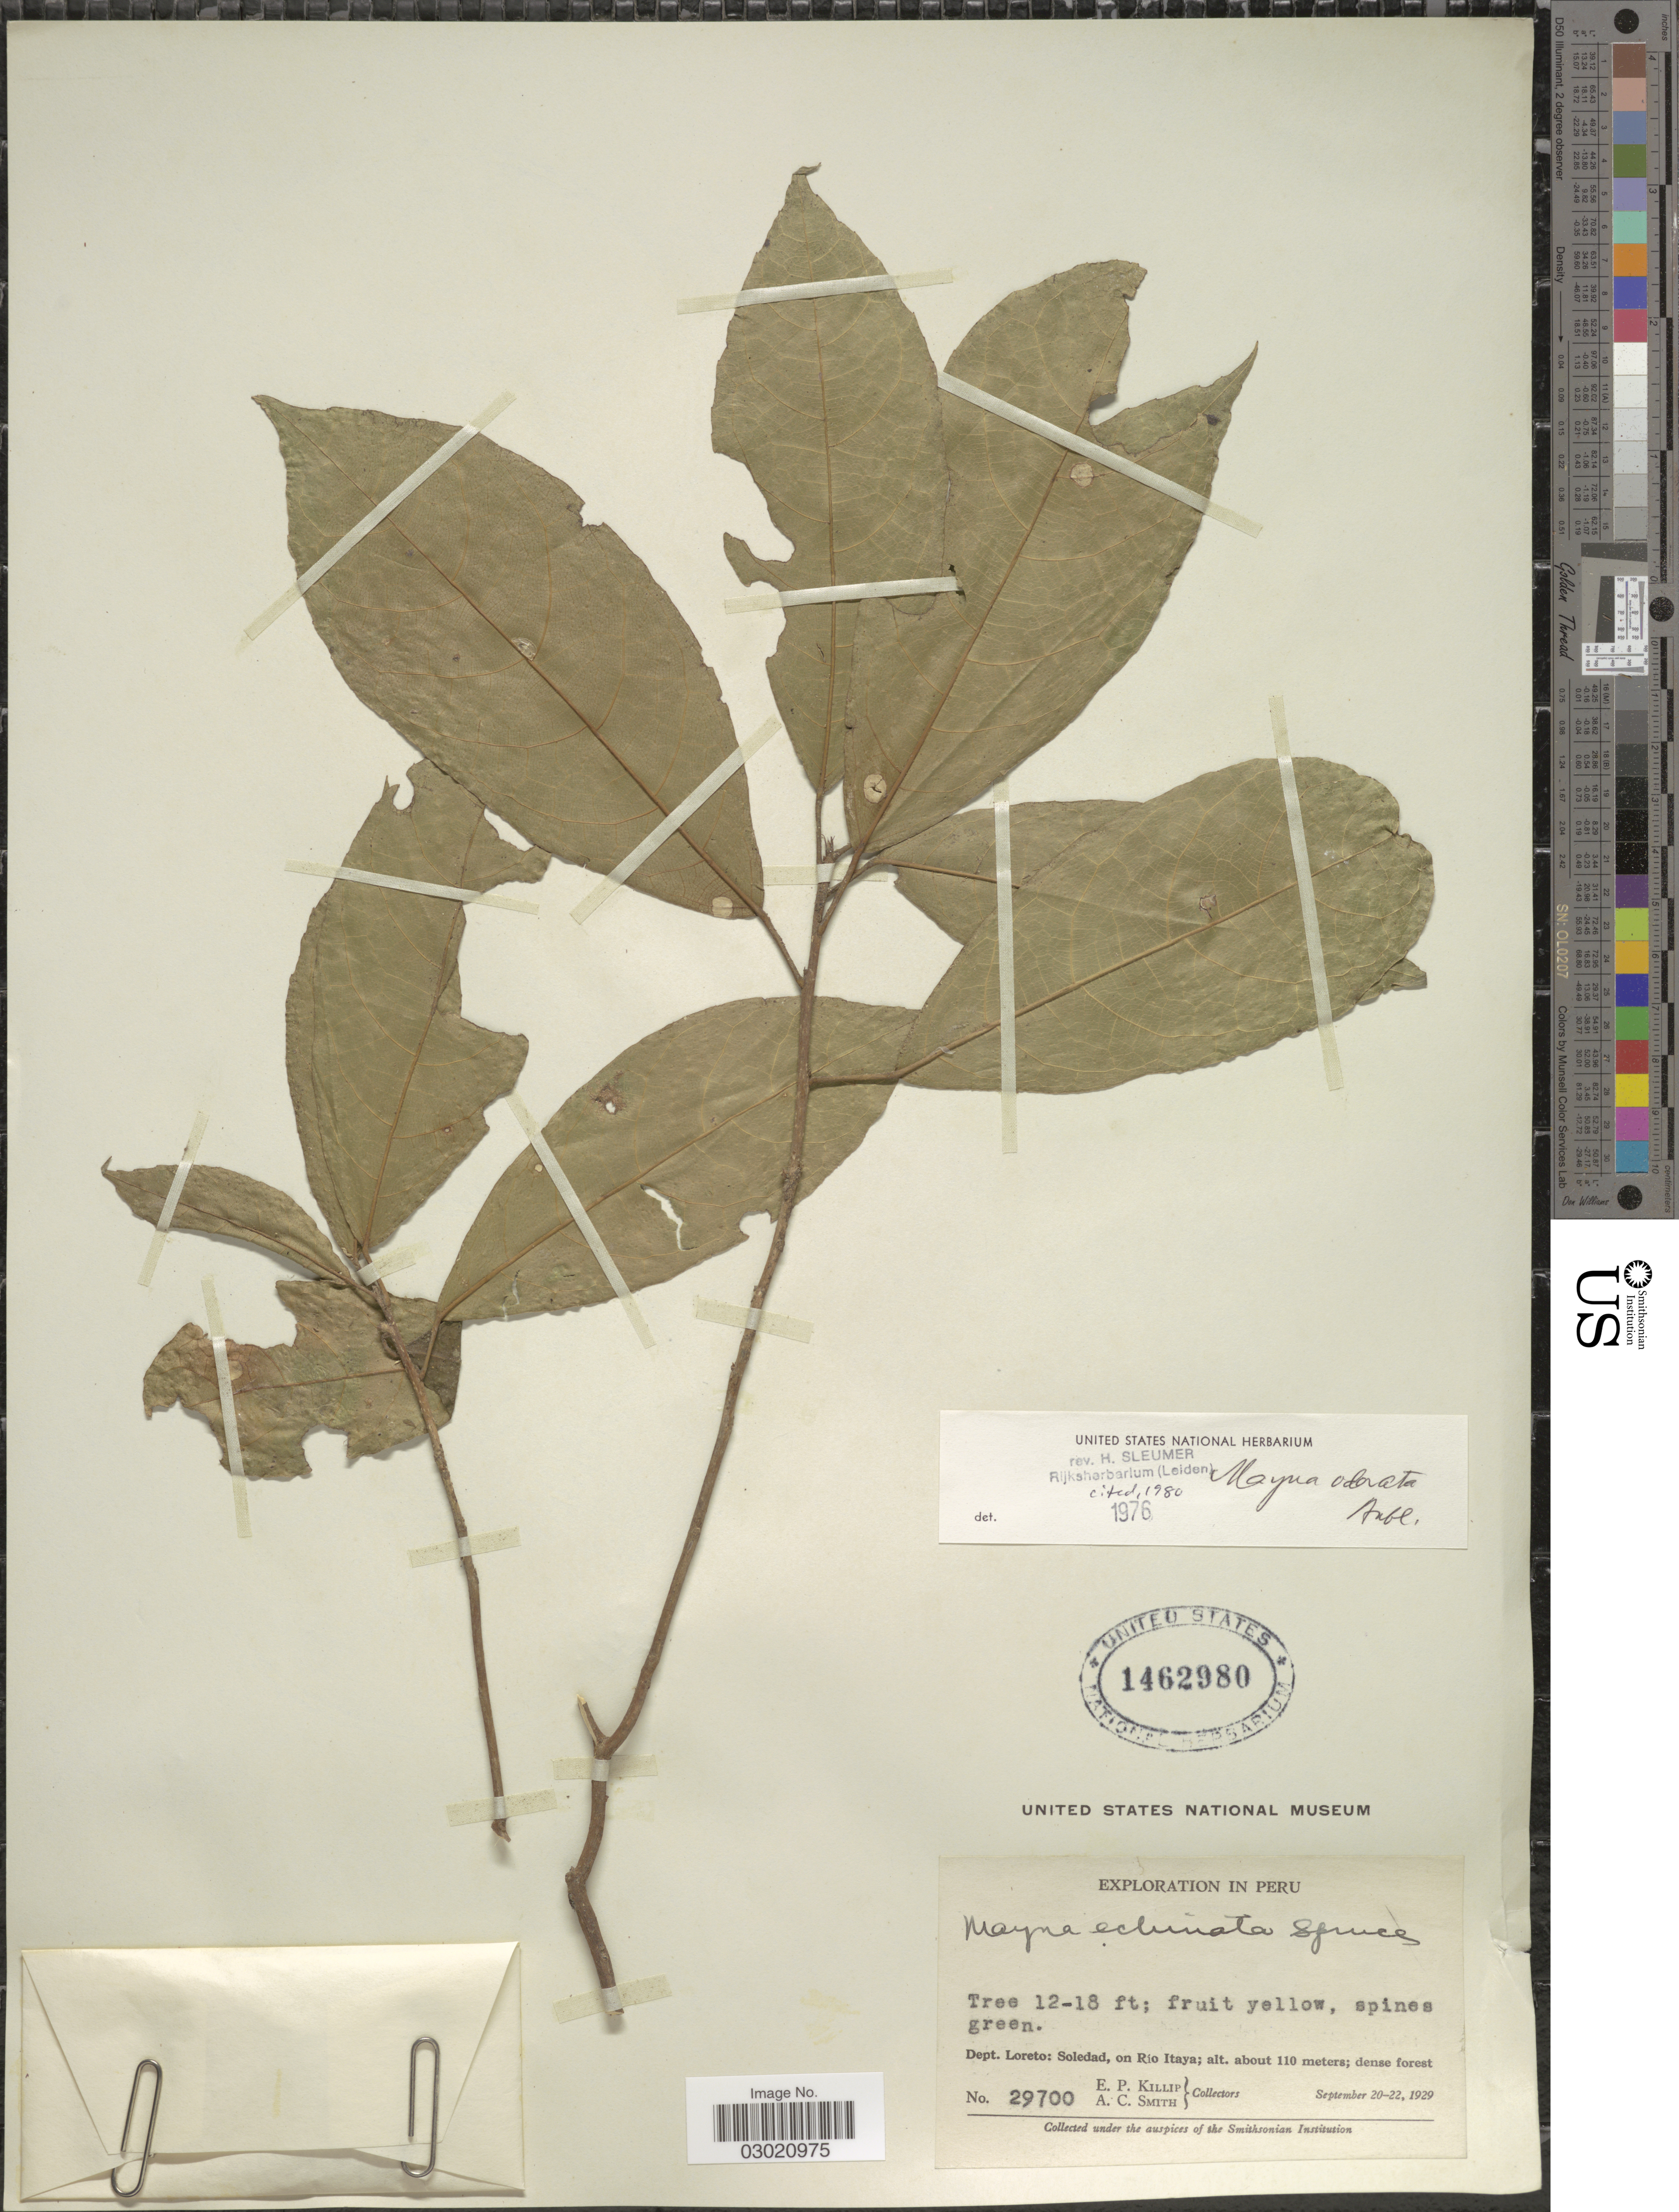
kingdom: Plantae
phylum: Tracheophyta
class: Magnoliopsida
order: Malpighiales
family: Achariaceae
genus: Mayna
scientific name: Mayna odorata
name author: Aubl.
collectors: E. P. Killip & A. C. Smith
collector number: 29700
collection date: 1929-09-20/1929-09-22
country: Peru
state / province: Loreto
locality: Dept. Loreto: Soledad, on Río Itaya.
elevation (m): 110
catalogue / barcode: US 1462980